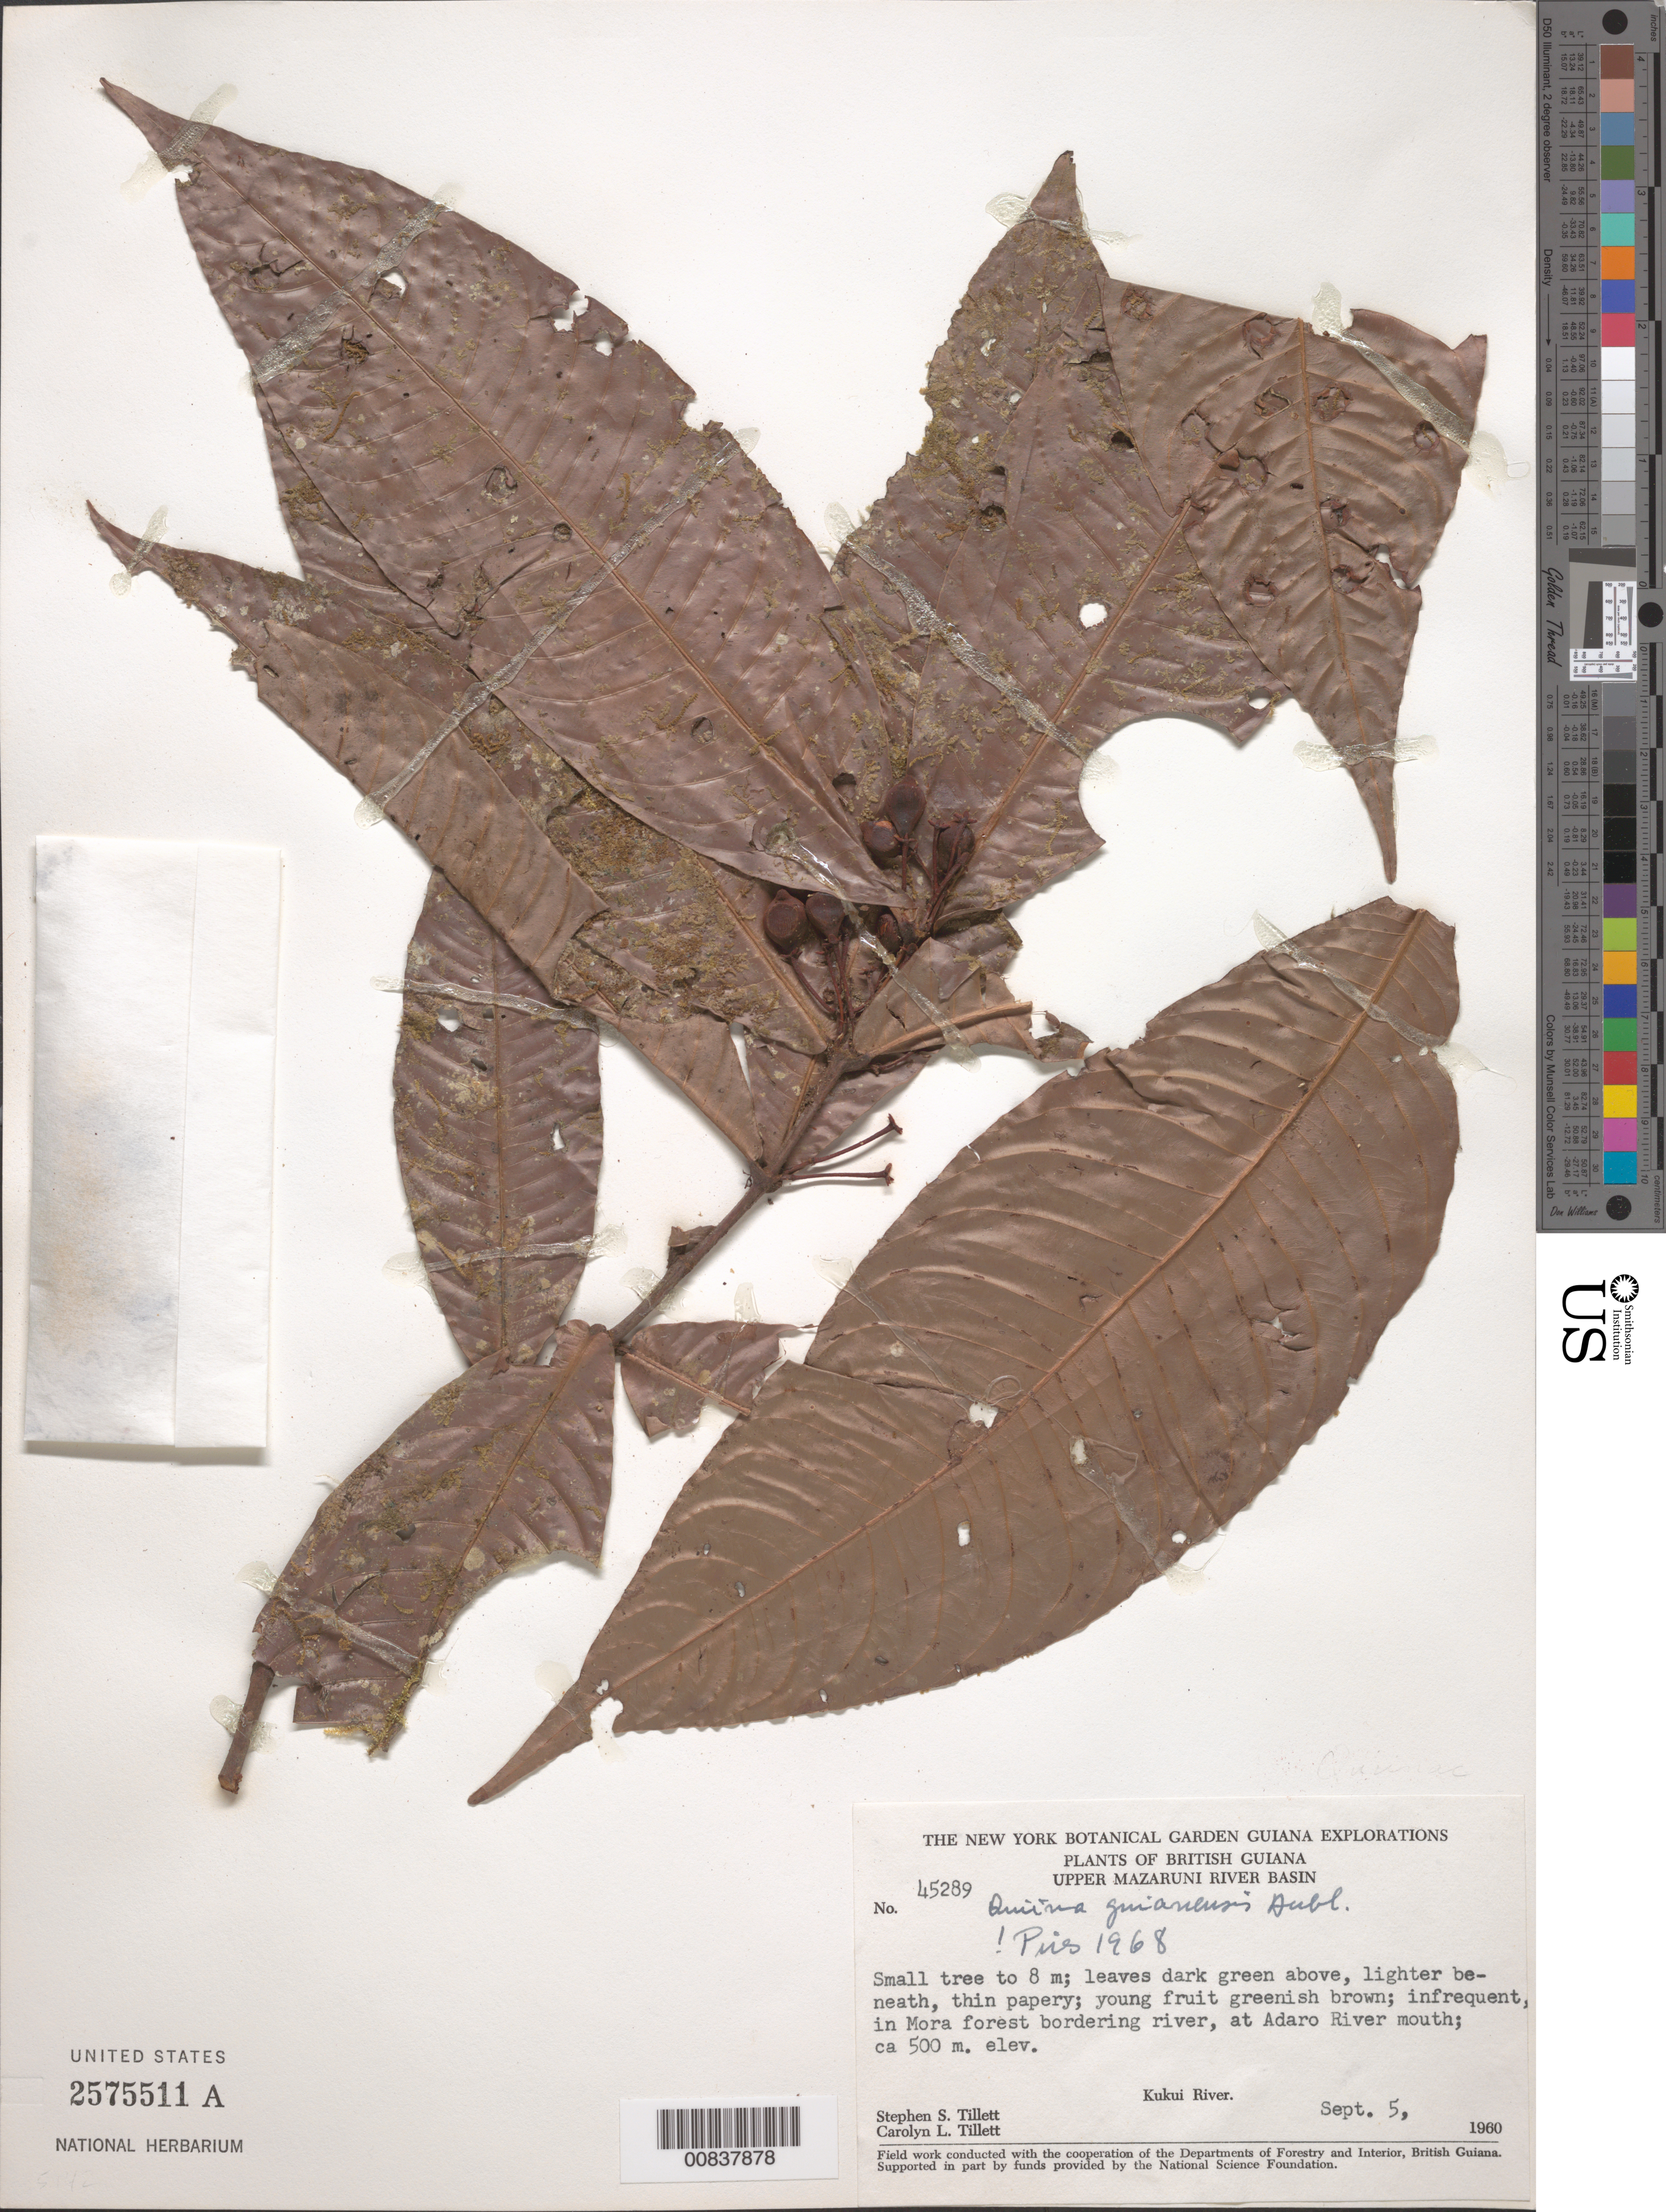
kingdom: Plantae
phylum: Tracheophyta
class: Magnoliopsida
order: Malpighiales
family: Quiinaceae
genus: Quiina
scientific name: Quiina guianensis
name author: Aubl.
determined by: Pires, J. Murça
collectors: S. S. Tillett & C. L. Tillett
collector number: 45289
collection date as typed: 5-Sep-60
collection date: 1960-09-05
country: Guyana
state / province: Cuyuni-Mazaruni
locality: Adaro R. mouth, edge of Kukui R., upper Mazaruni R. basin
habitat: Mora forest bordering river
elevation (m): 500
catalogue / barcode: US 2575511A